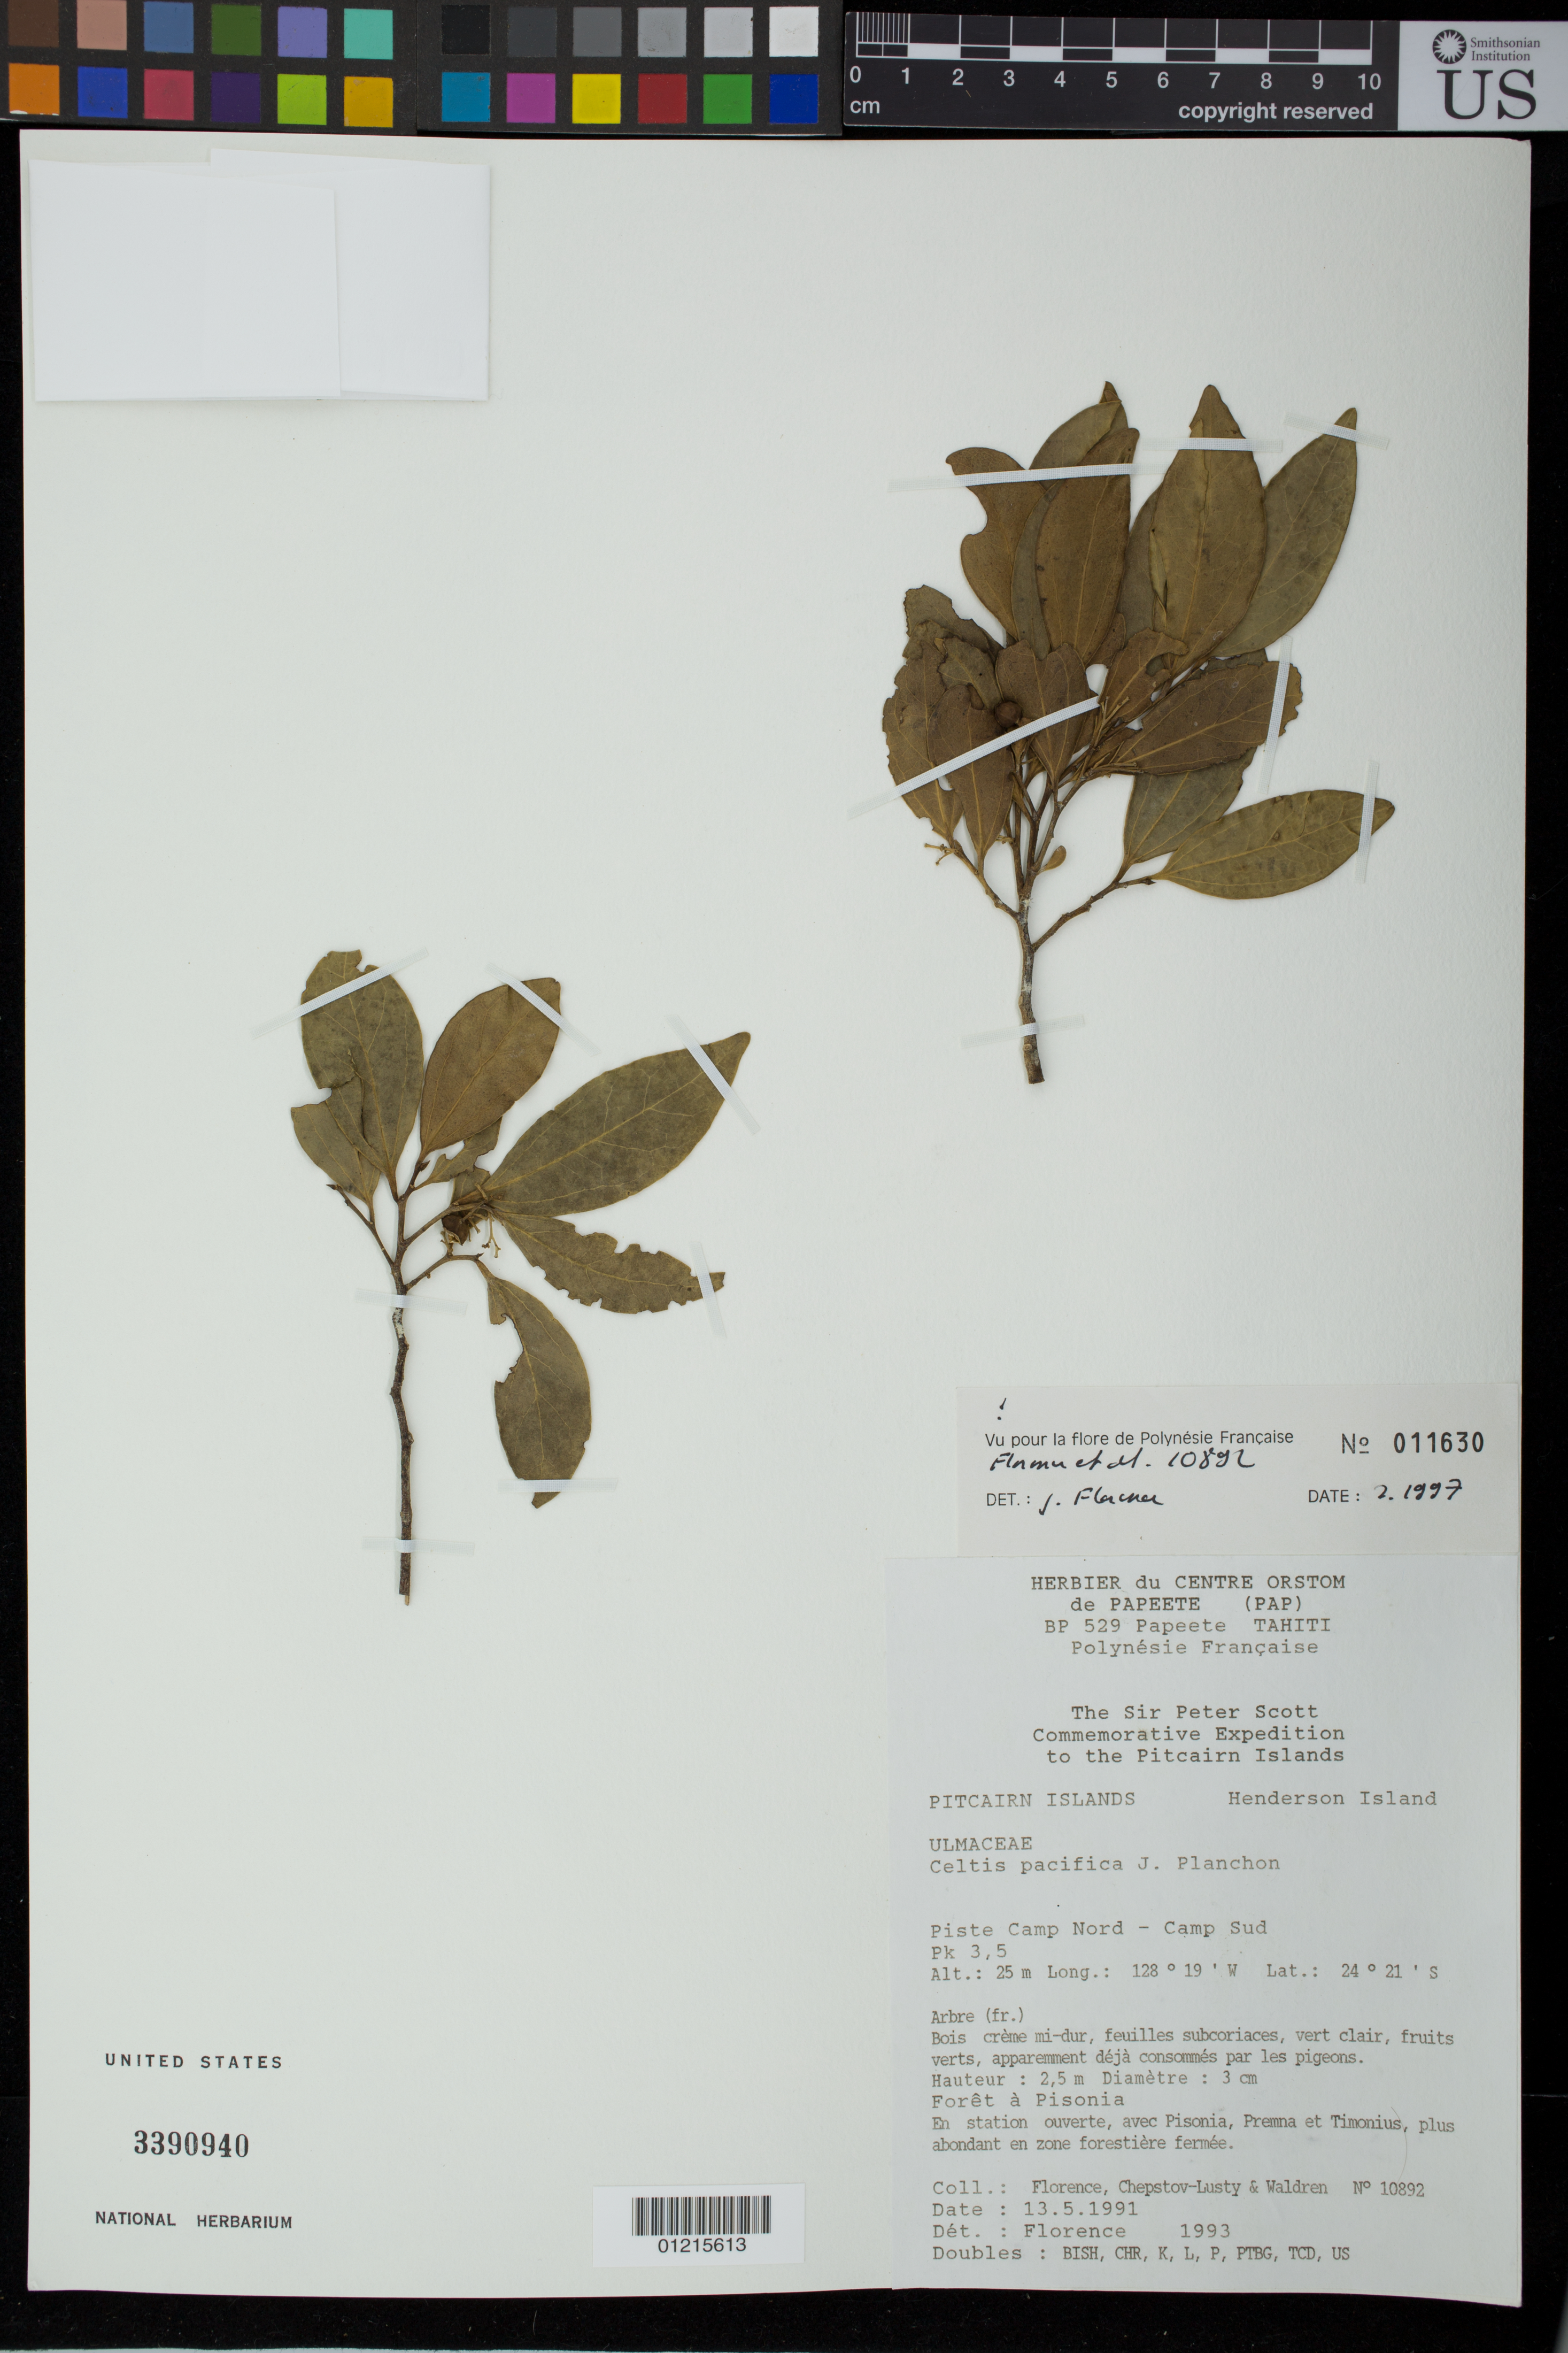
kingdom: Plantae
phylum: Tracheophyta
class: Magnoliopsida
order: Rosales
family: Cannabaceae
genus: Celtis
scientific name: Celtis pacifica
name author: Planch.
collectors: J. Florence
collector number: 10892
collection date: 1991-05-13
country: Pitcairn Islands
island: Henderson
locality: En station ouverte, Piste Camp Nord - Camp Sud.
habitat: Forèt à Pisonia.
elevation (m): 25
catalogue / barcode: US 3390940